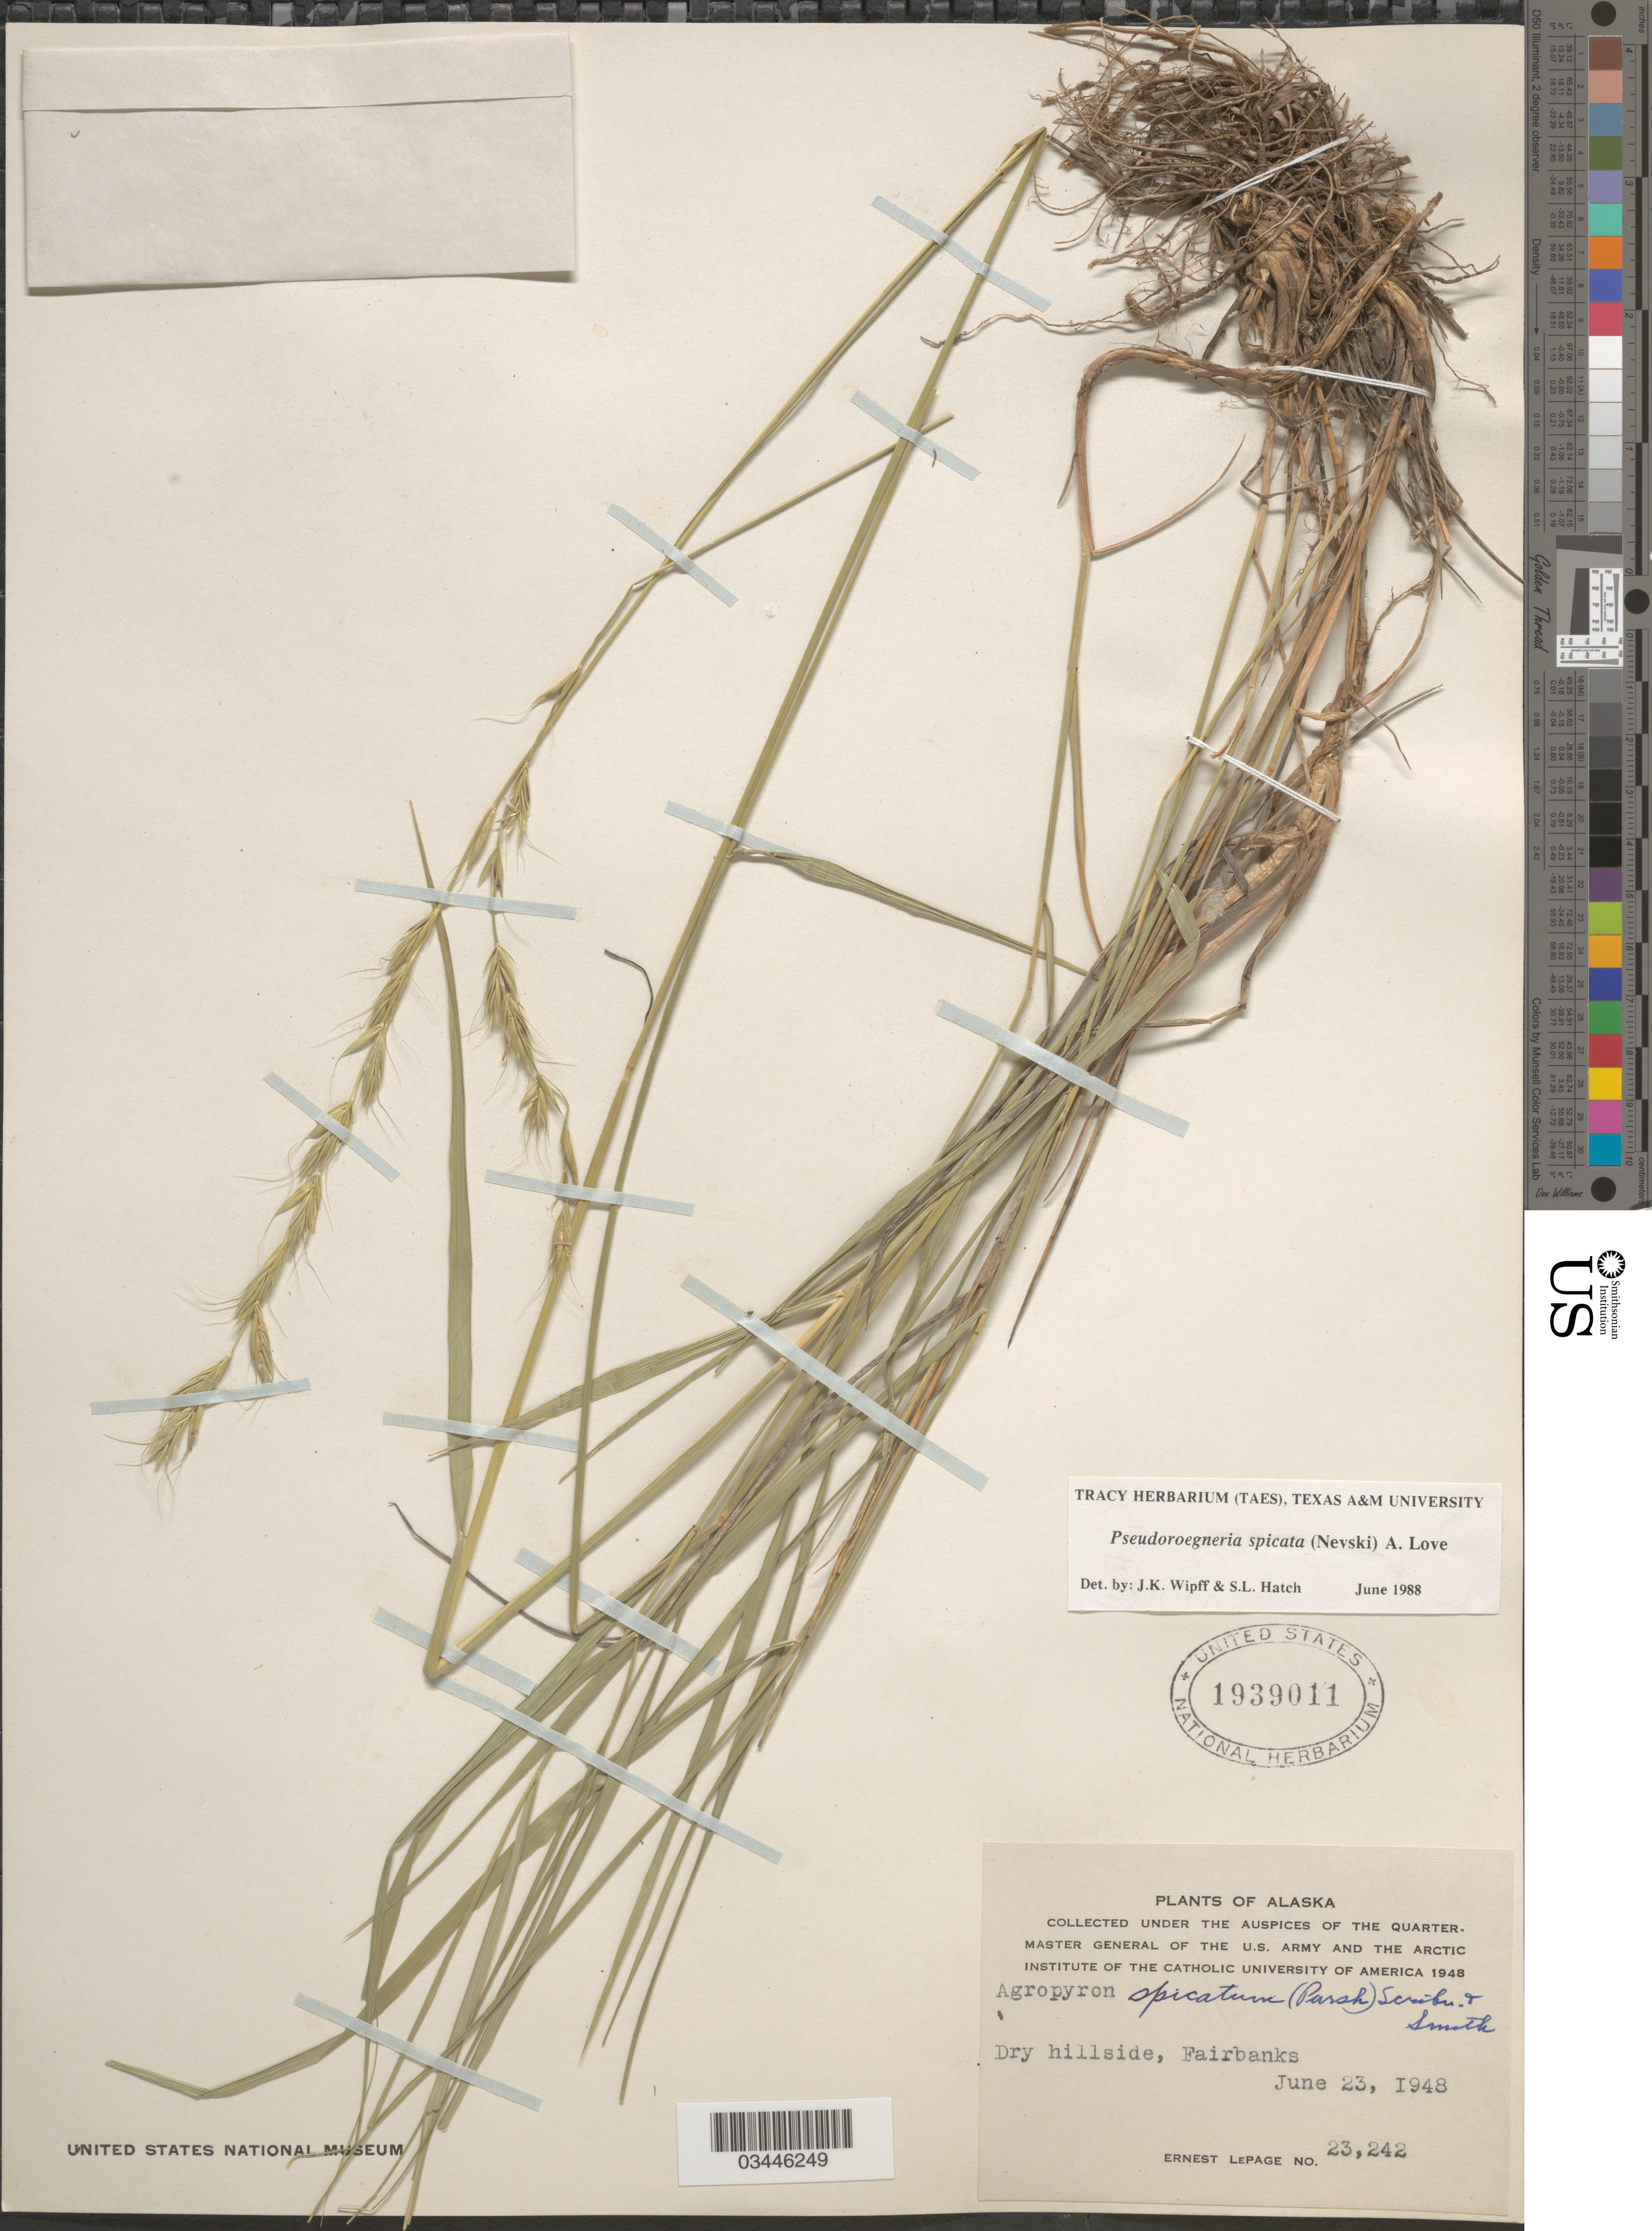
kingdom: Plantae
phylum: Tracheophyta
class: Liliopsida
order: Poales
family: Poaceae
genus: Pseudoroegneria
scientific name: Pseudoroegneria spicata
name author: (Pursh) Á. Löve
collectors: E. Lepage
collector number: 23242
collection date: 1948-06-23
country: United States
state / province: Alaska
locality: Dry hillside, Fairbanks.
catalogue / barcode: US 1939011